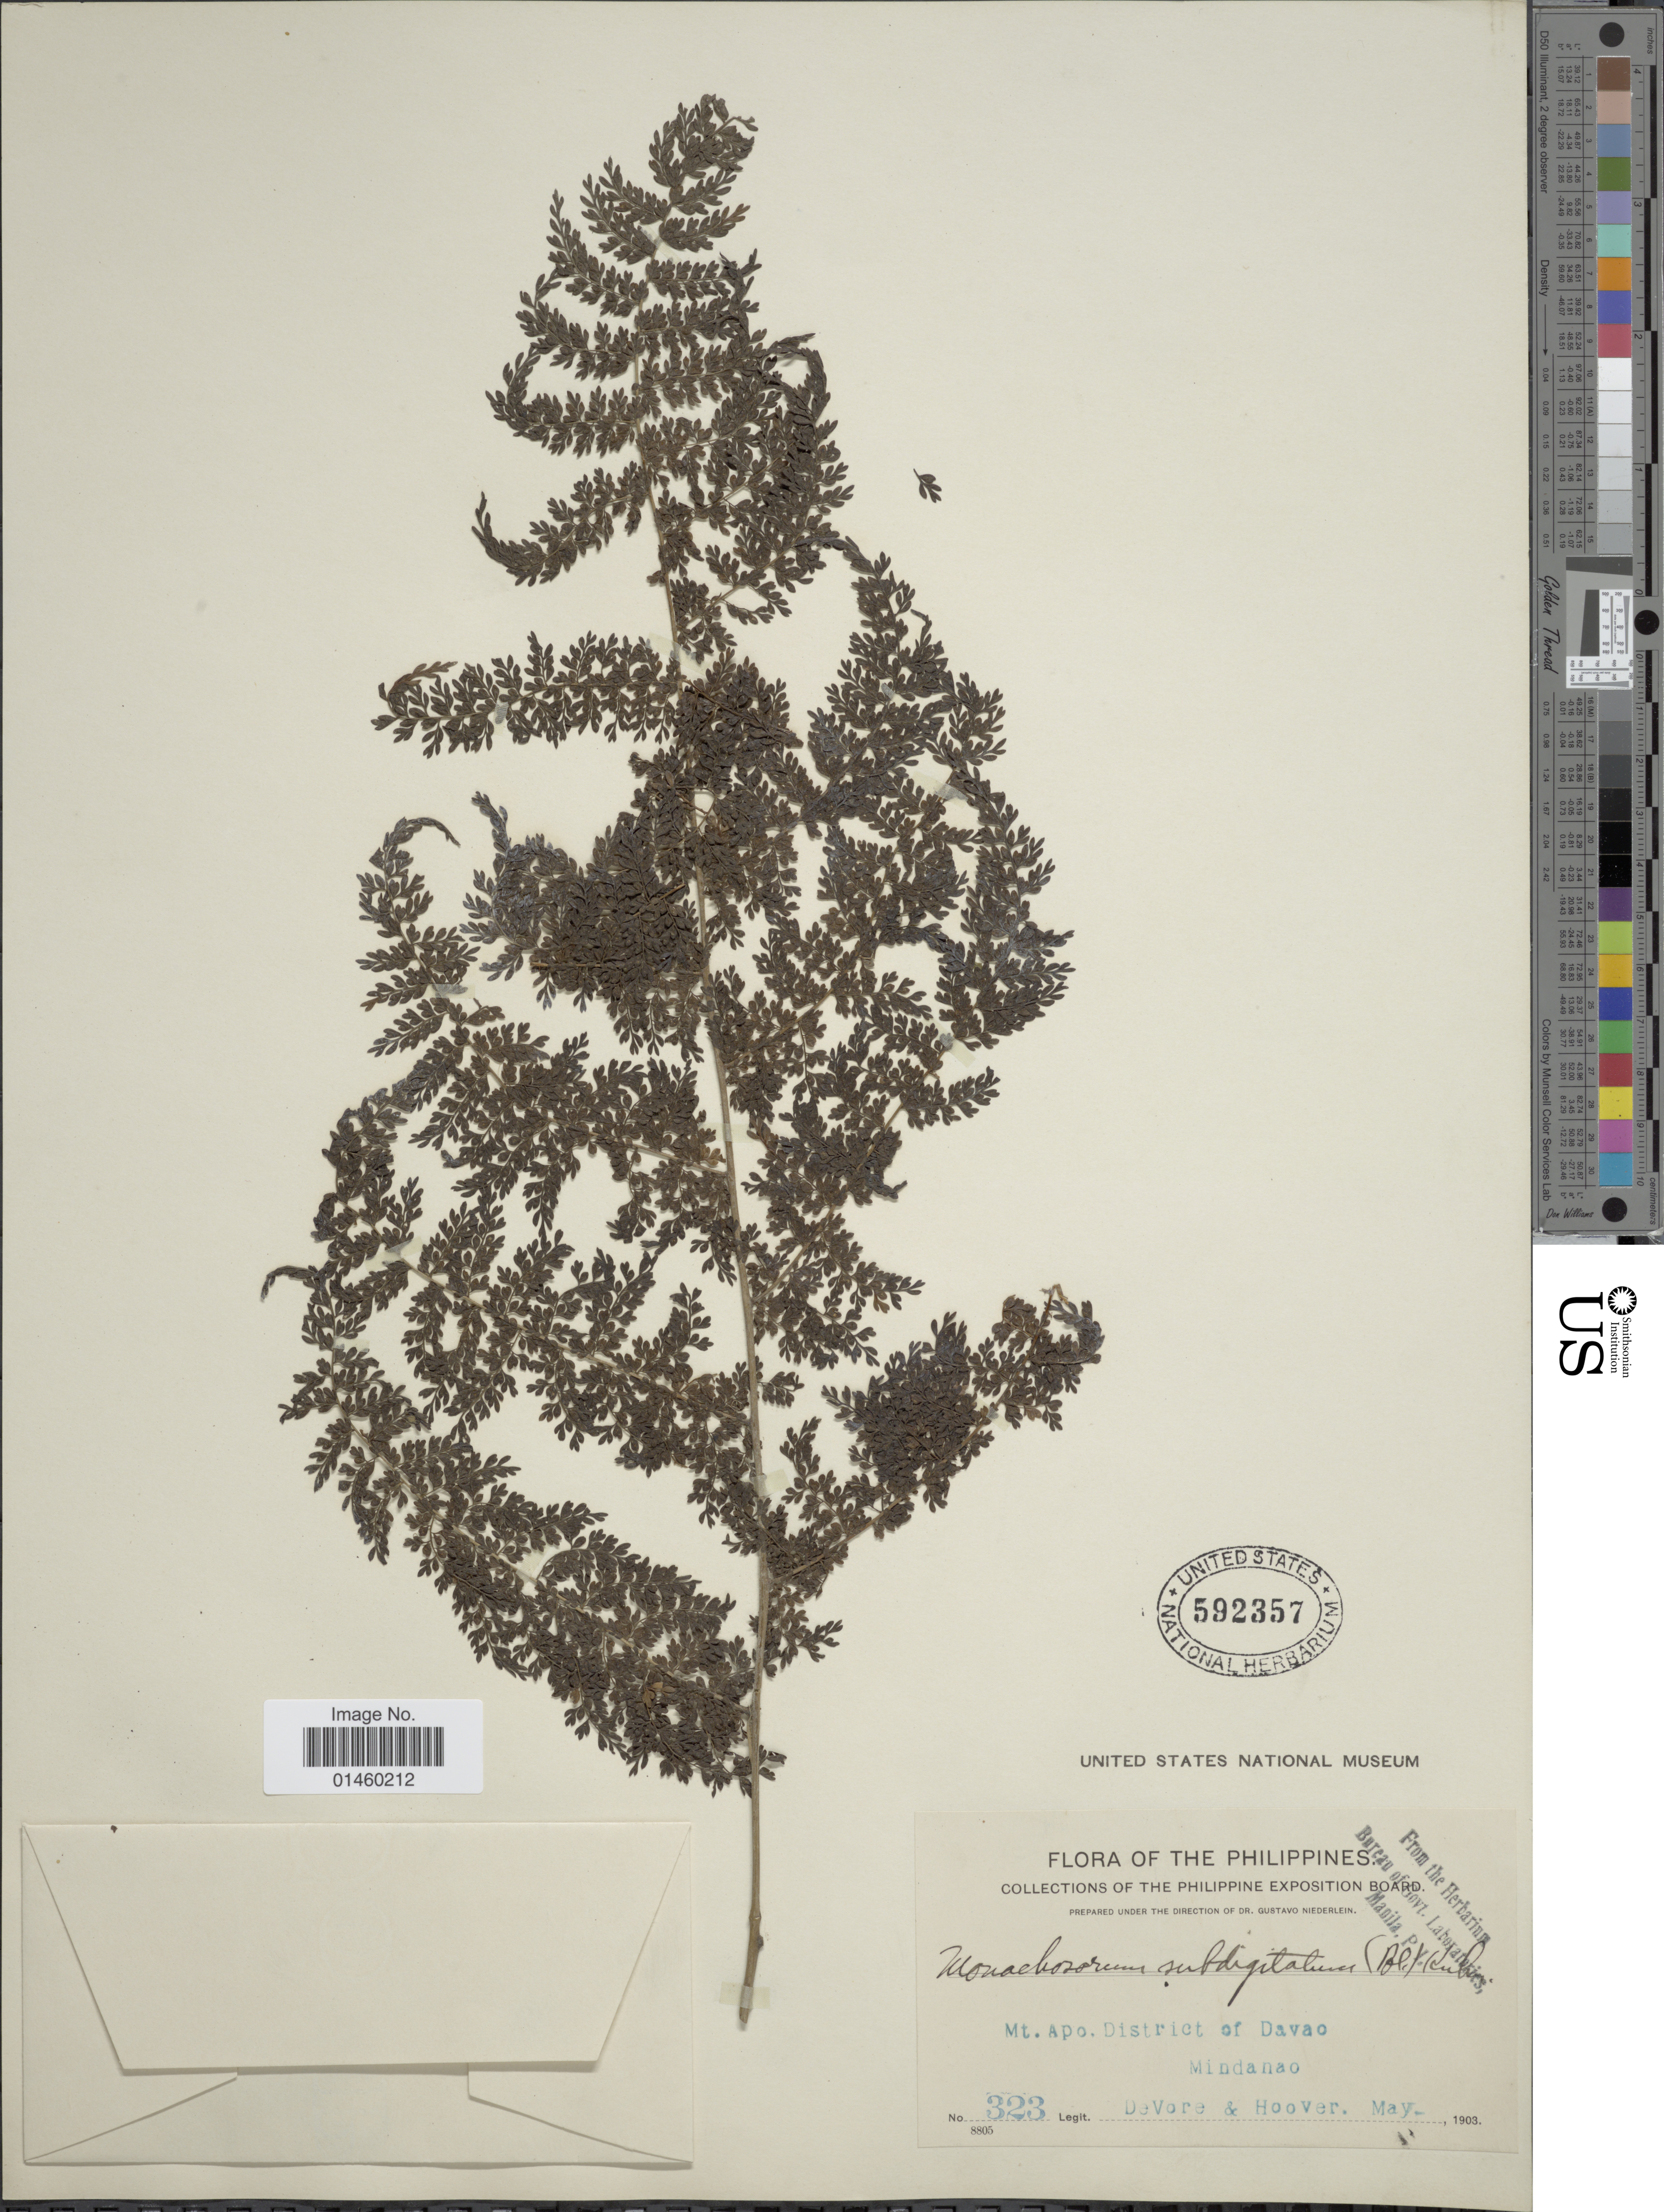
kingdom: Plantae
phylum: Tracheophyta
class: Polypodiopsida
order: Polypodiales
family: Dennstaedtiaceae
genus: Monachosorum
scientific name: Monachosorum subdigitatum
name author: (Blume) Kuhn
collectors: -. DeVore & -- Hoover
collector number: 323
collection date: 1903-05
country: Philippines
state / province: Davao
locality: Mt. Apo. District of Davao. Mindanao.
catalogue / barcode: US 592357